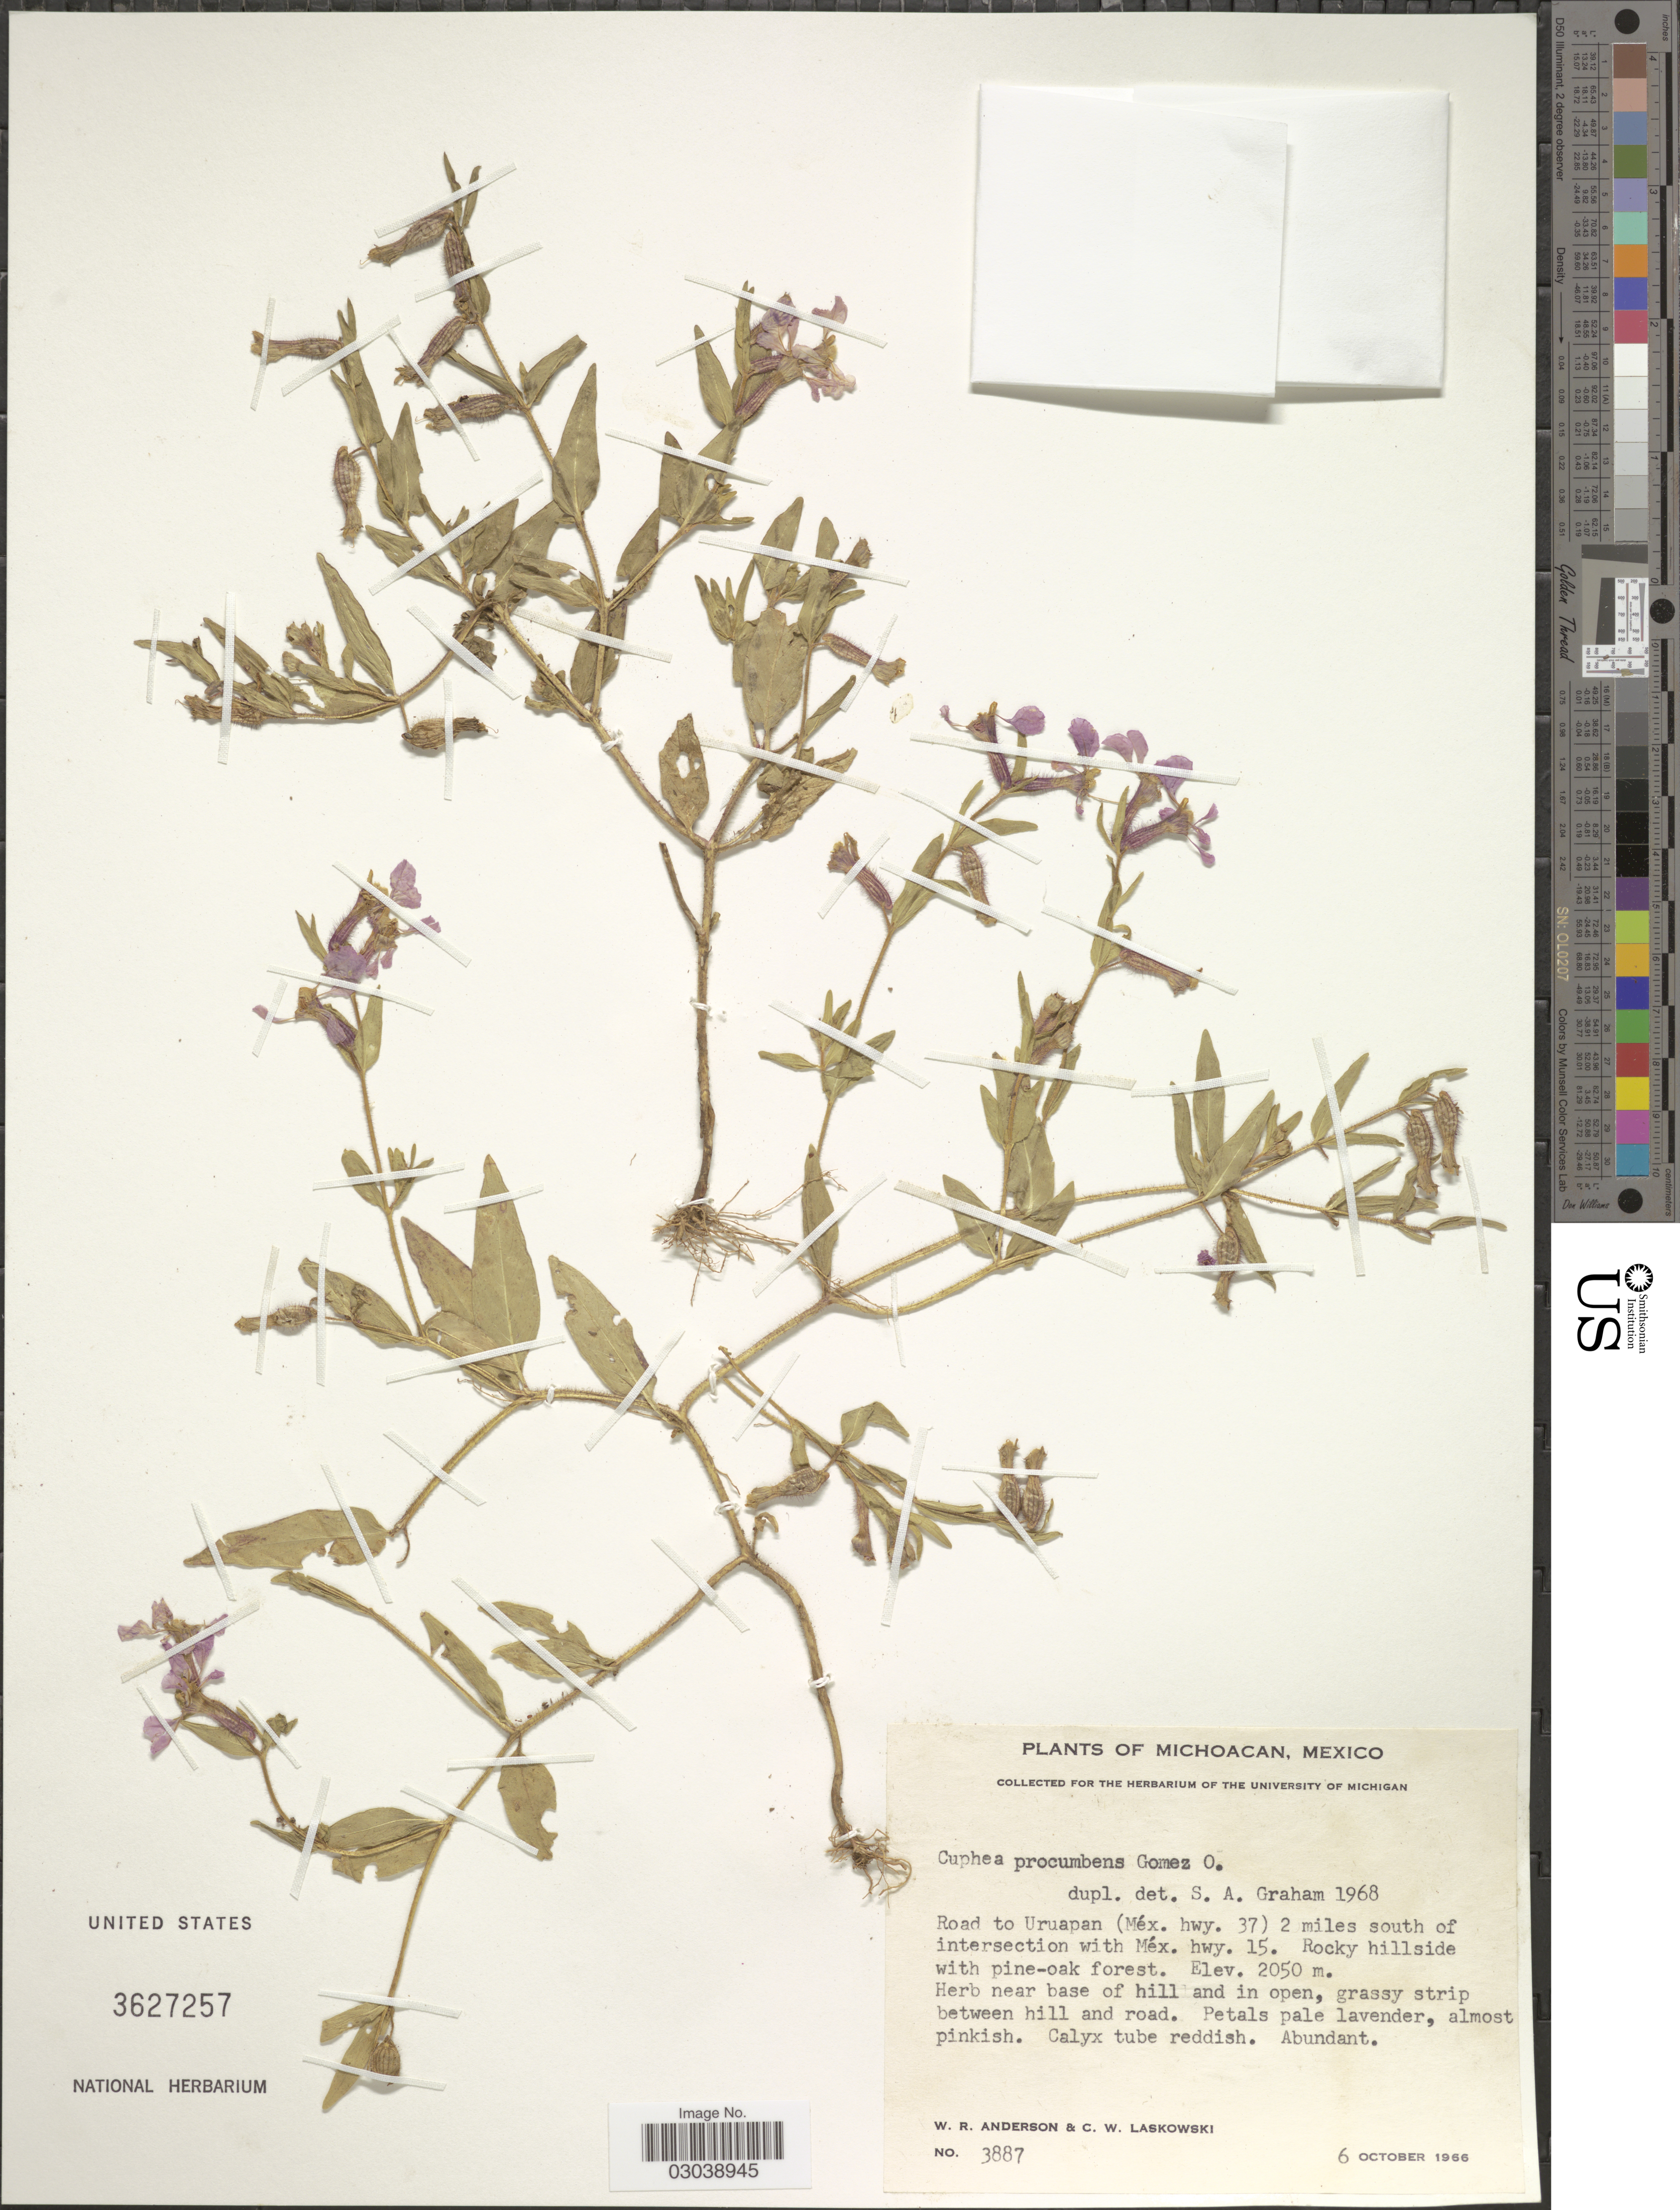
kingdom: Plantae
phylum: Tracheophyta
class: Magnoliopsida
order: Myrtales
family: Lythraceae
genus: Cuphea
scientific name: Cuphea procumbens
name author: L.D. Gómez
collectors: W. Anderson & C. Laskowski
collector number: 3887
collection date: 1966-10-06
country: Mexico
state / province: Michoacán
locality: Road to Uruapan (Méx. hwy. 37) 2 miles south of intersection with Méx. hwy. 15.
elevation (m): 2050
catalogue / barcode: US 3627257